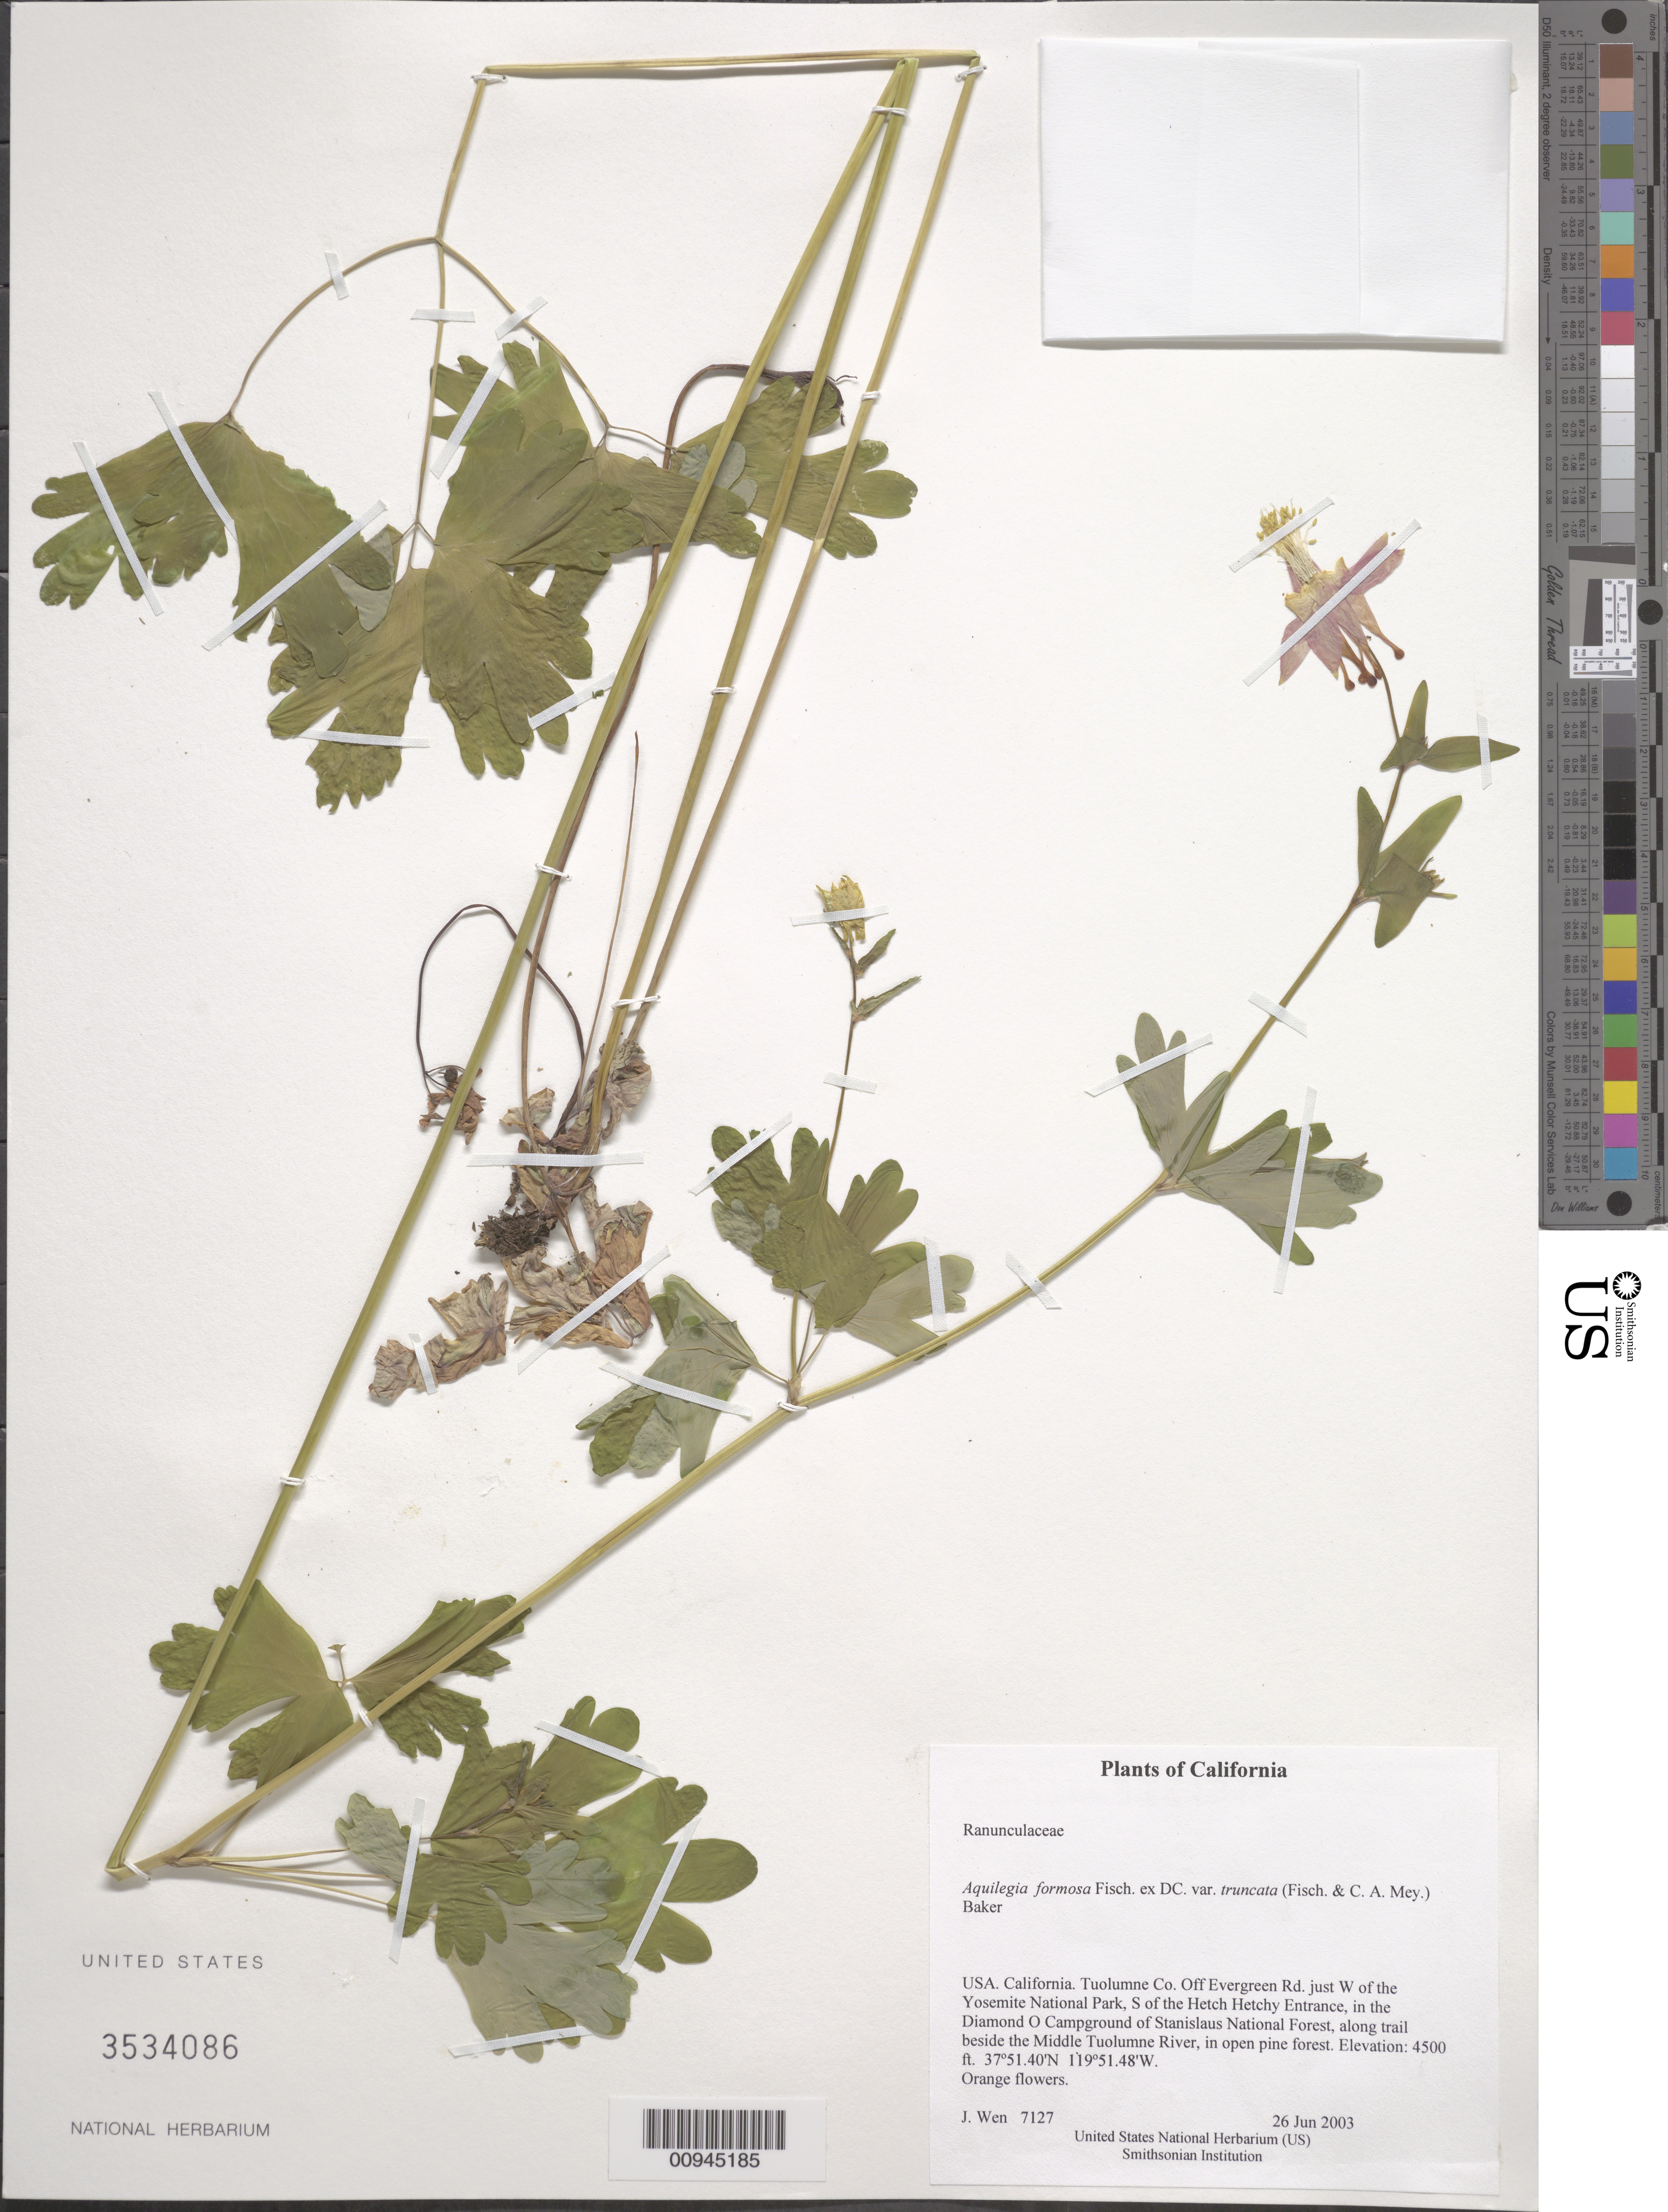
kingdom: Plantae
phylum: Tracheophyta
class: Magnoliopsida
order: Ranunculales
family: Ranunculaceae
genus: Aquilegia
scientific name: Aquilegia formosa var. truncata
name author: M.E. Jones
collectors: J. Wen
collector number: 7127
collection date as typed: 26 Jun 2003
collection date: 2003-06-26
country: United States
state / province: California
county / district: Tuolumne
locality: Off Evergreen Rd. just W of the Yosemite National Park, S of the Hetch Hetchy Entrance, in the Diamond O Campground of Stanislaus National Forest, along trail beside the Middle Tuolumne River, in open pine forest.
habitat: Orange flowers.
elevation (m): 1372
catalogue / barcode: US 3534086